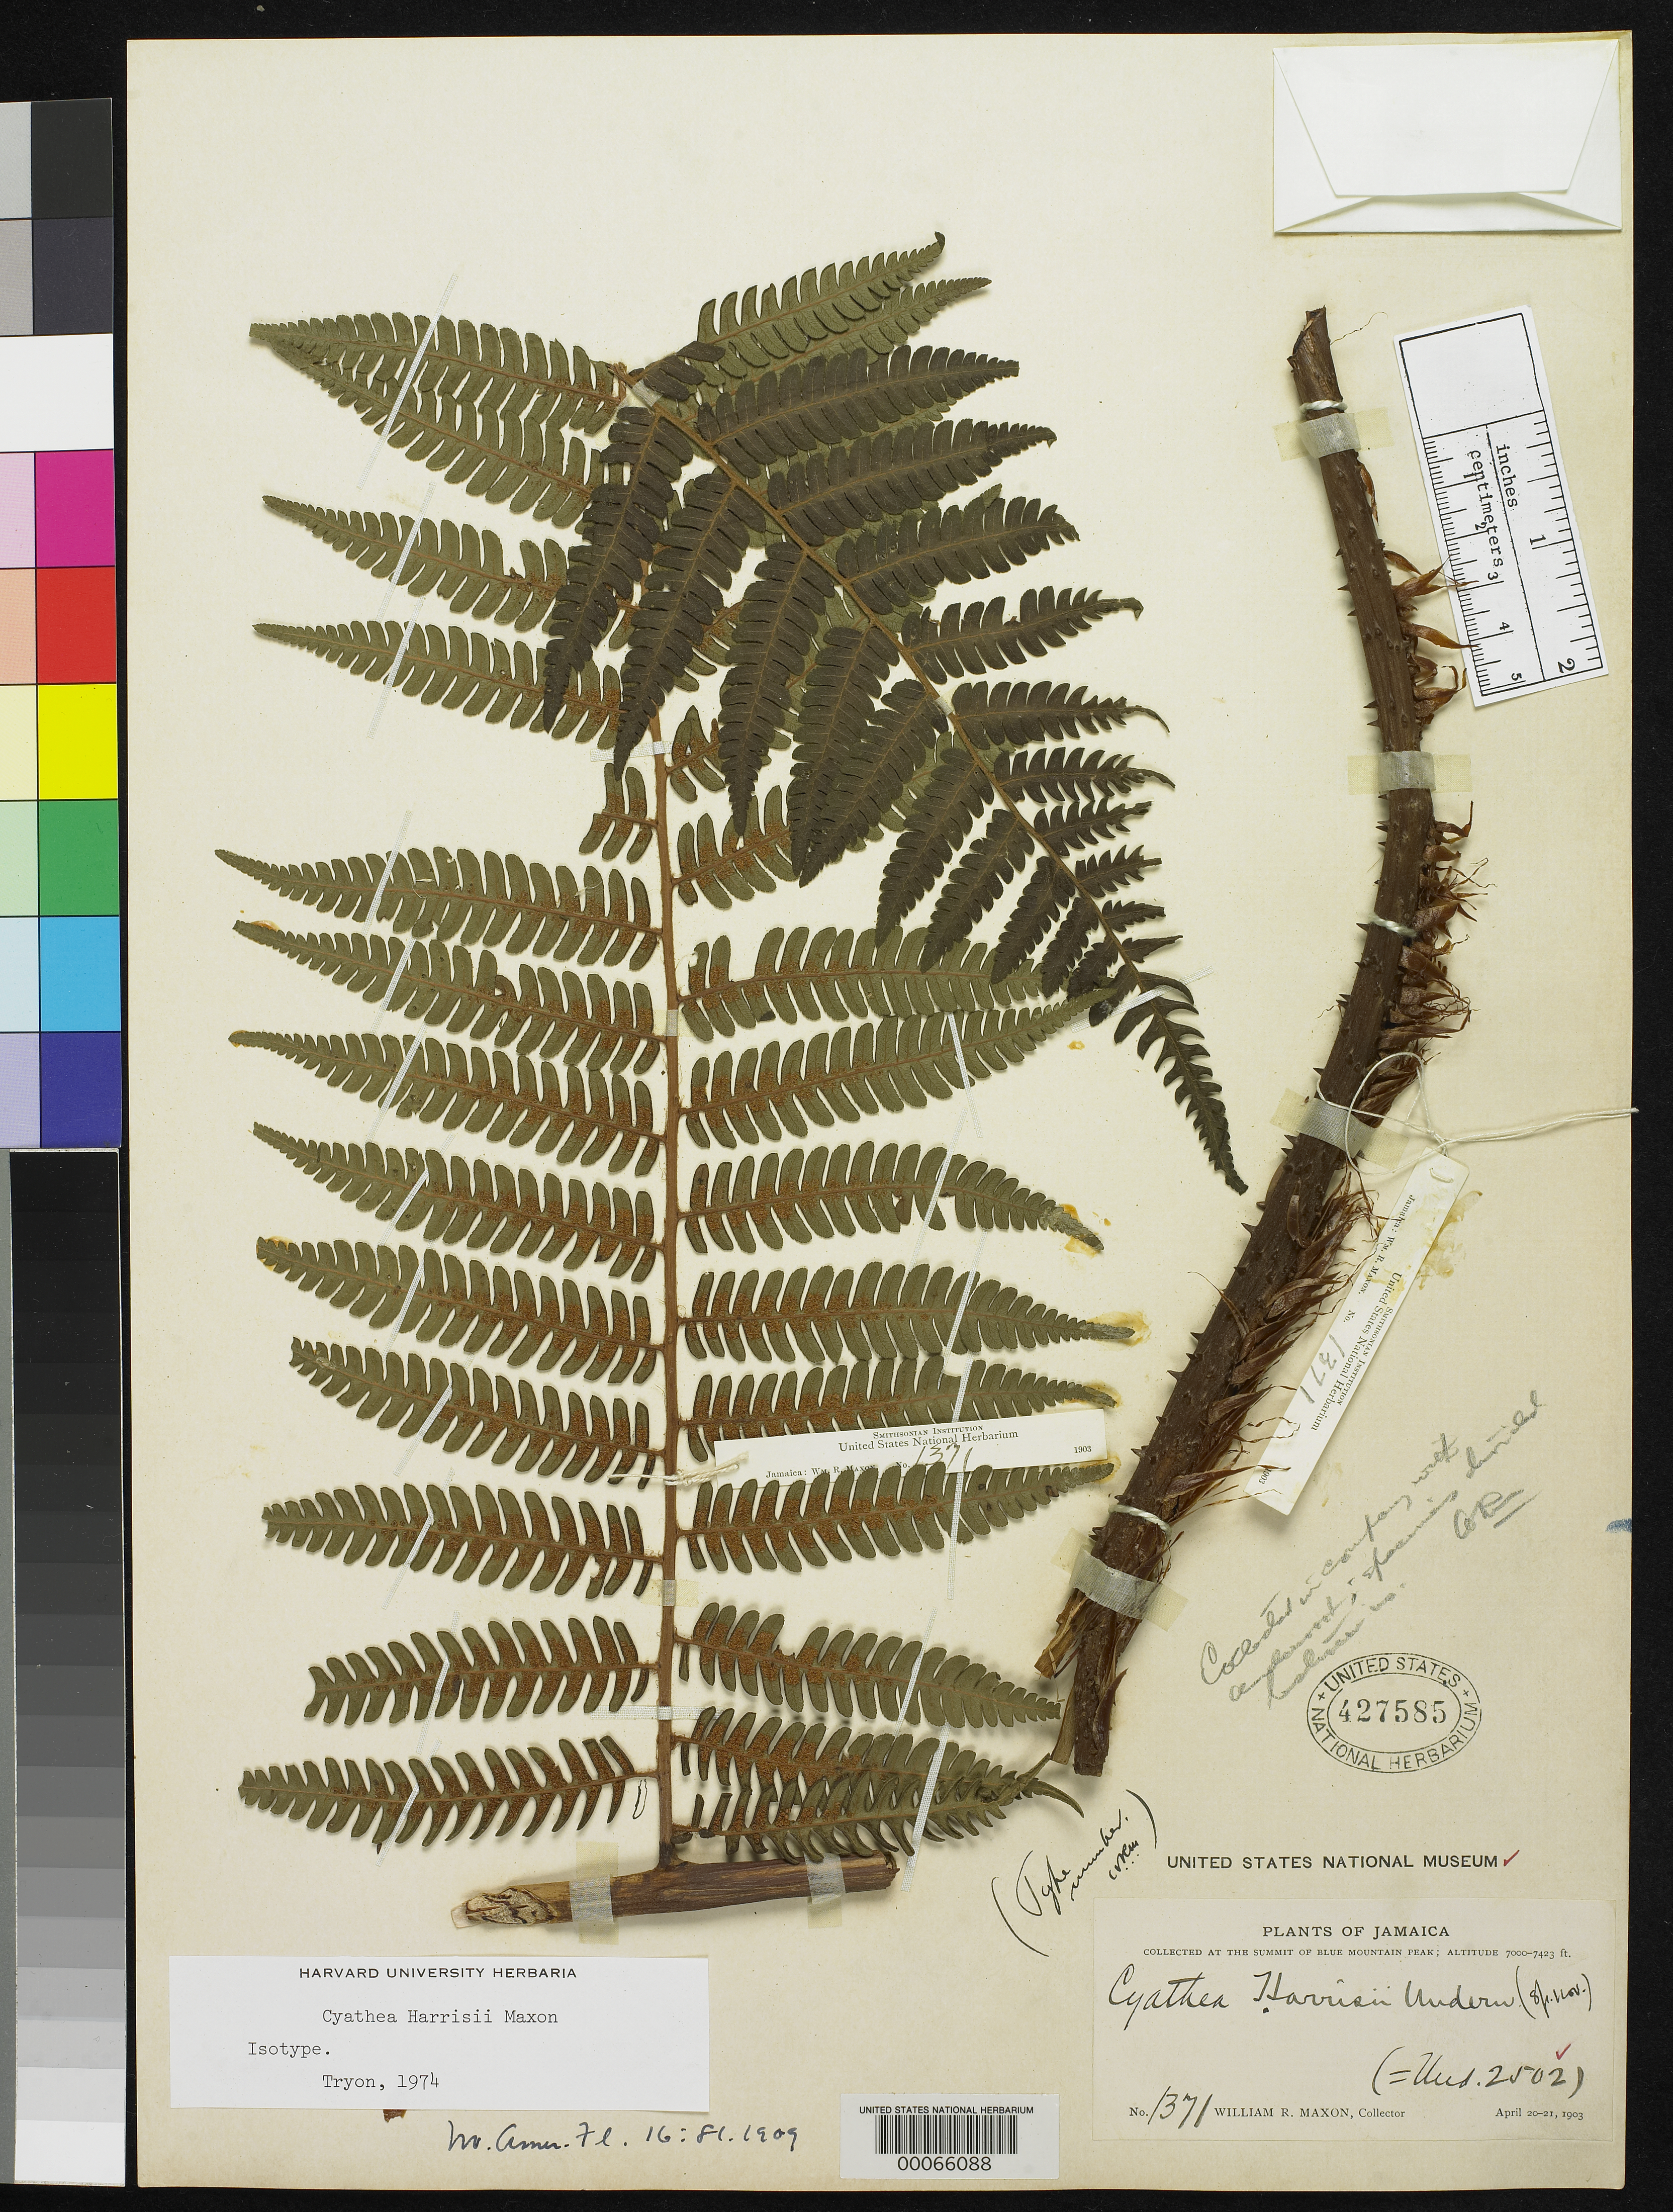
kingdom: Plantae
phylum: Tracheophyta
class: Polypodiopsida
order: Cyatheales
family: Cyatheaceae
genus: Cyathea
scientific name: Cyathea harrisii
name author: Underw.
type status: Type Collection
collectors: W. R. Maxon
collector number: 1371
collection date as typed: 20 Apr 1903 to 21 Apr 1903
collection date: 1903-04-20/1903-04-21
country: Jamaica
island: Greater Antilles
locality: Summit of Blue Mountain peak.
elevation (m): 2134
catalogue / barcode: US 427585